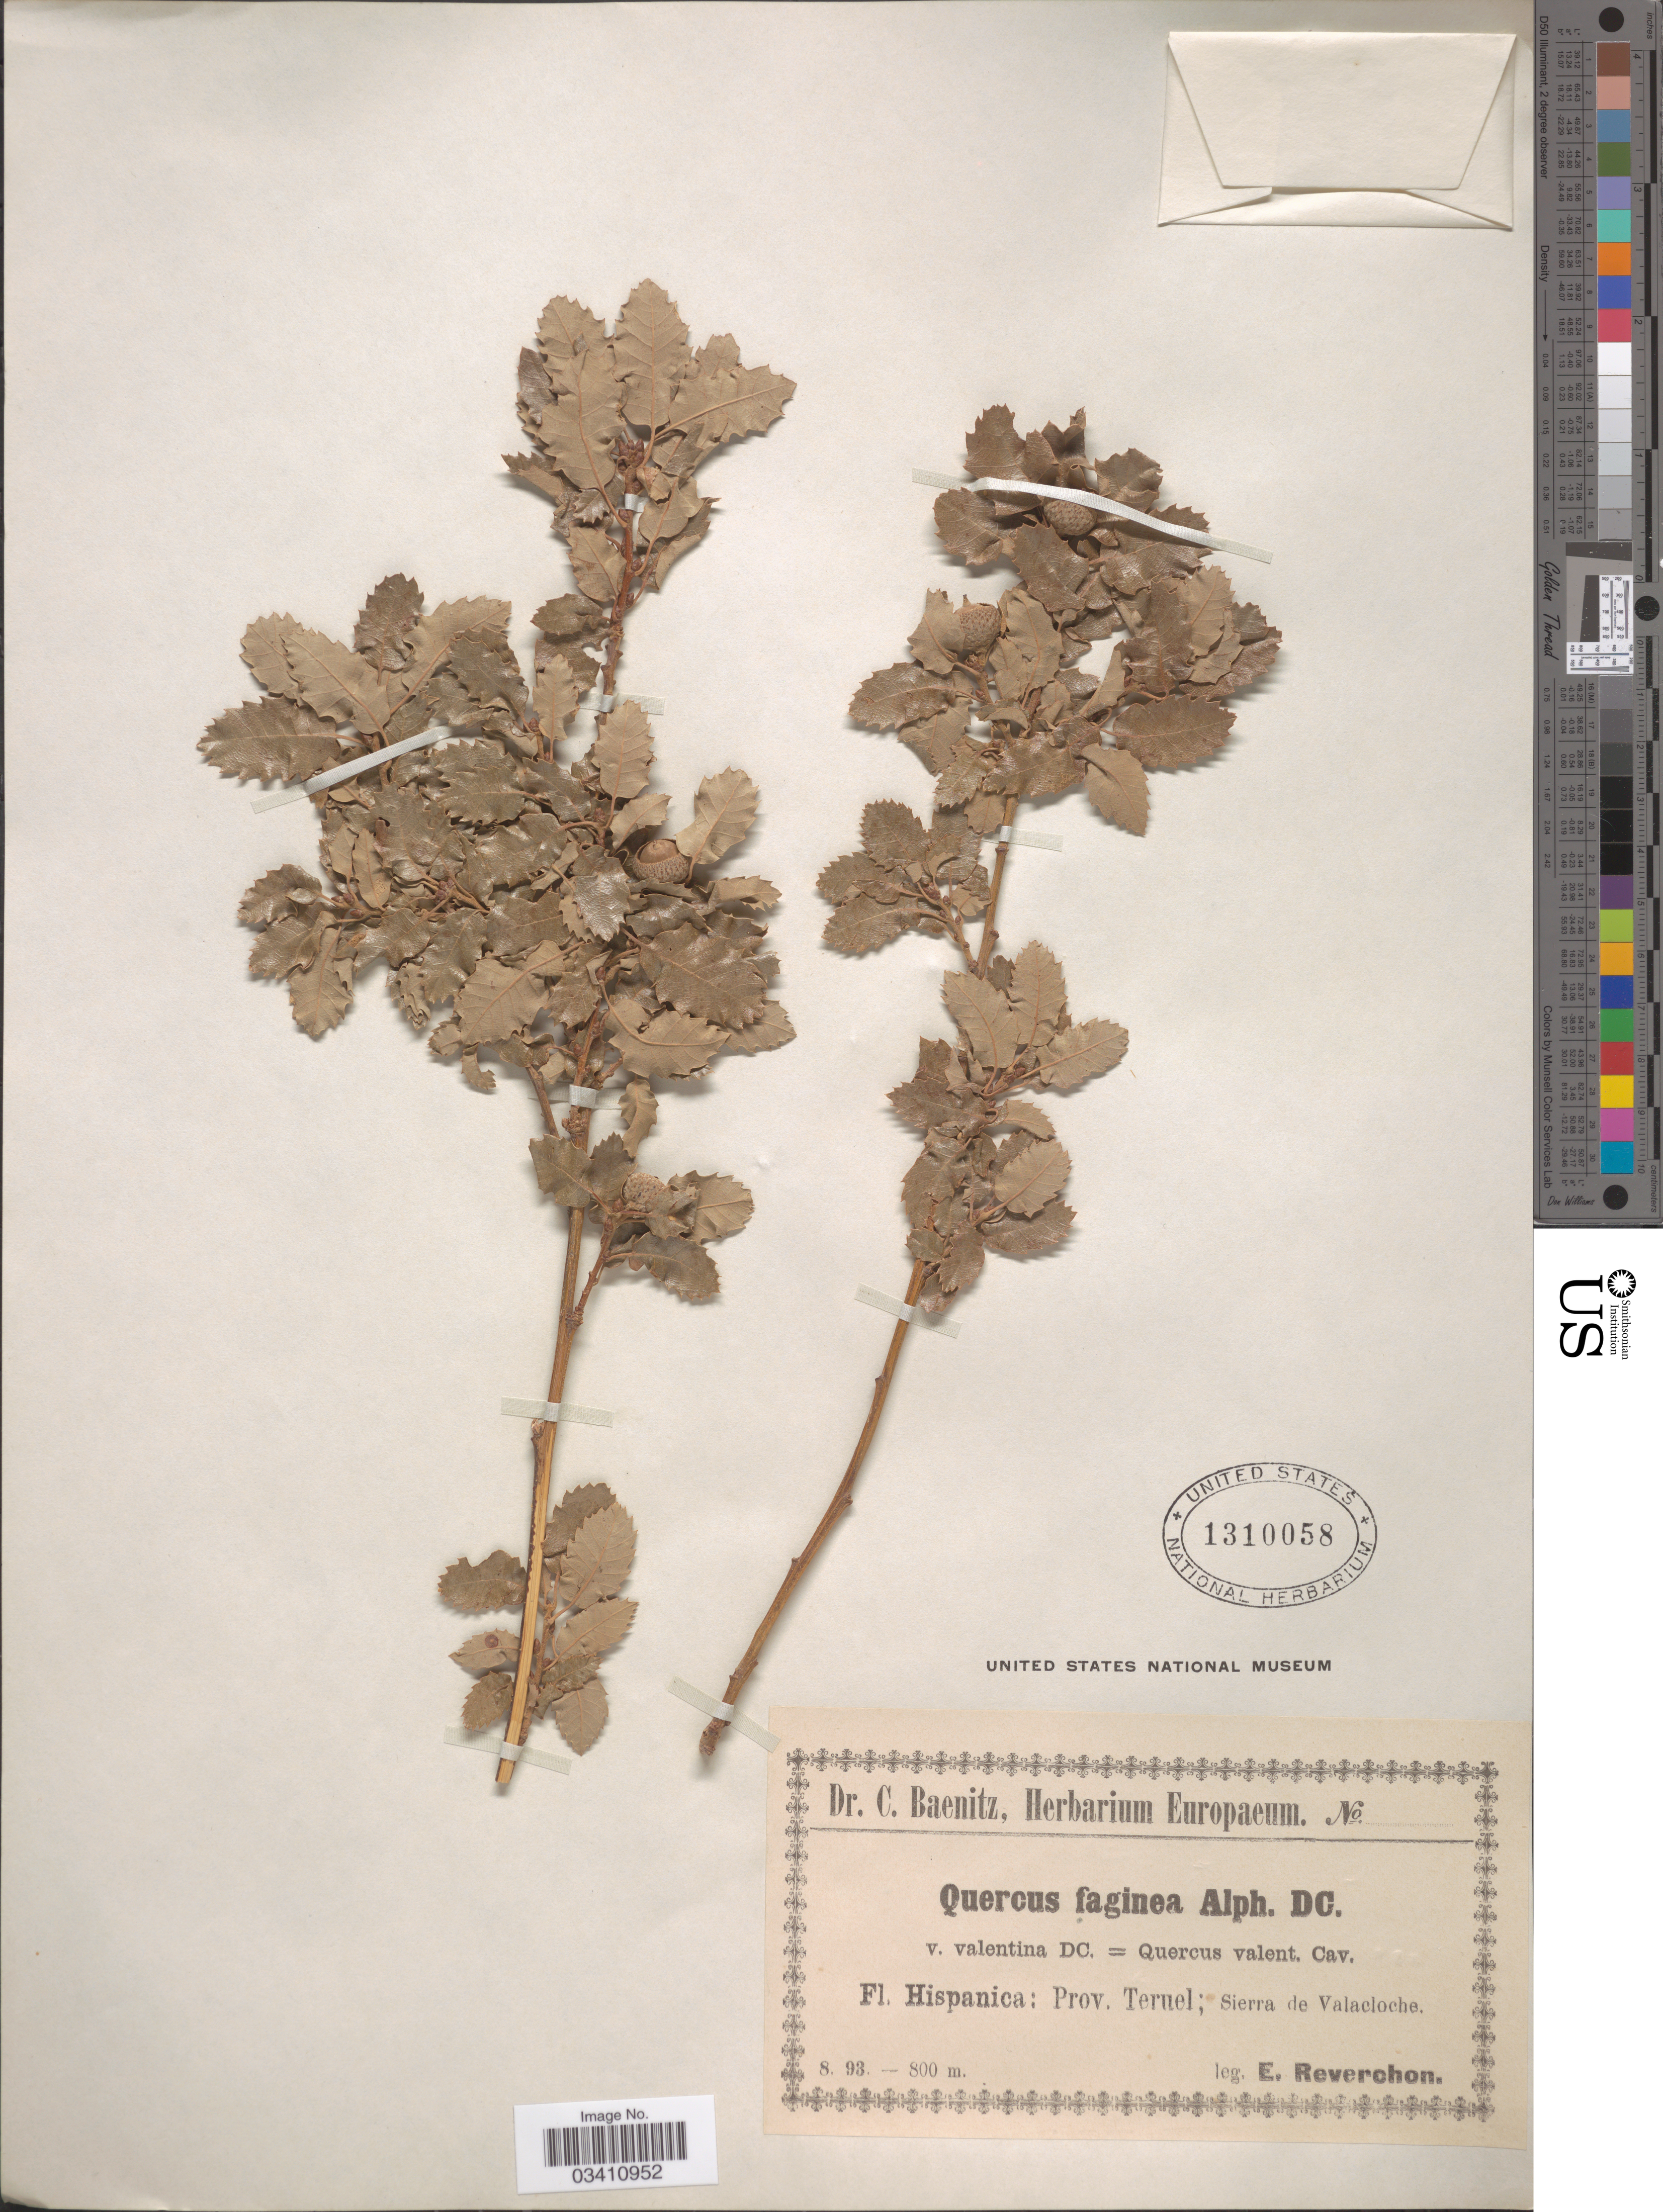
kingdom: Plantae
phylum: Tracheophyta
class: Magnoliopsida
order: Fagales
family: Fagaceae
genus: Quercus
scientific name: Quercus faginea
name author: Lam.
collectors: E. Reverchon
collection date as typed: Transcribed d/m/y: /8/93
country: Spain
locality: Prov. Teruel; Sierra de Valacloche.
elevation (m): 800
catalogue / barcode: US 1310058